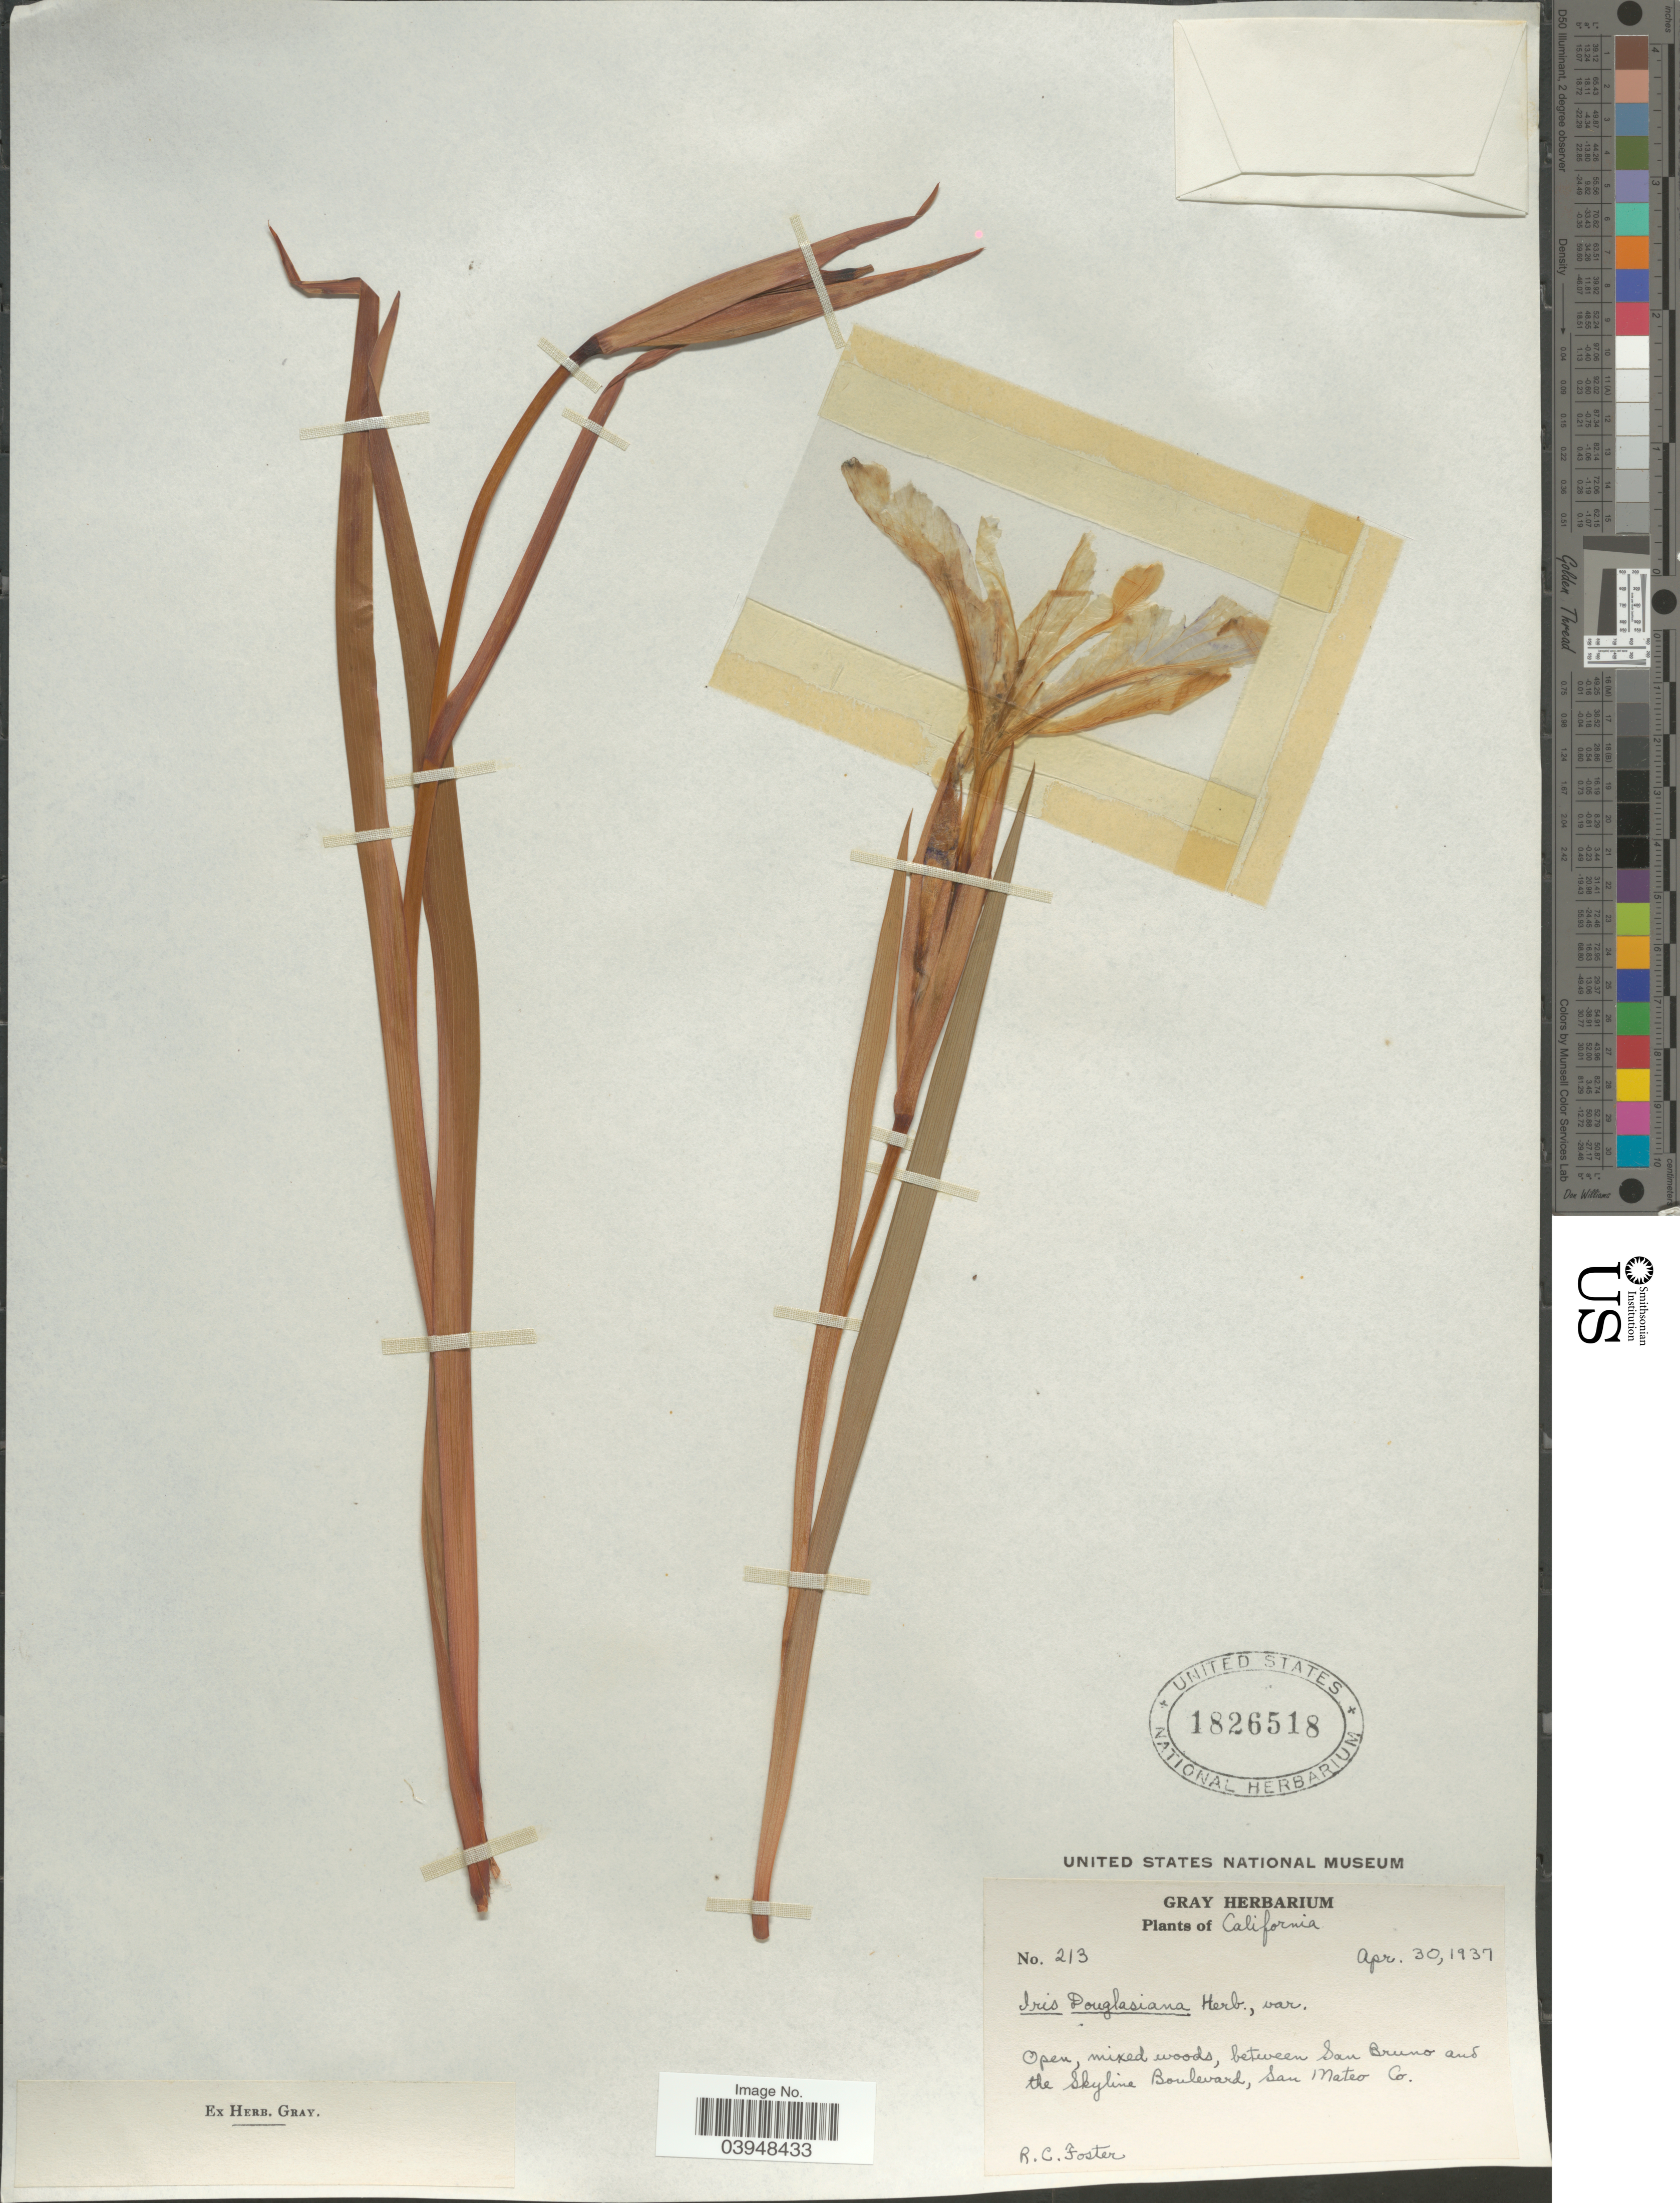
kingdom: Plantae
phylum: Tracheophyta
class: Liliopsida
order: Asparagales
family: Iridaceae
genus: Iris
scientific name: Iris douglasiana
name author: Herb.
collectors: R. C. Foster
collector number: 213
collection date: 1937-04-30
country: United States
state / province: California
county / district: San Mateo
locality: Open, mixed woods, between San Bruno and the Skyline Boulevard, San Mateo Co.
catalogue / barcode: US 1826518